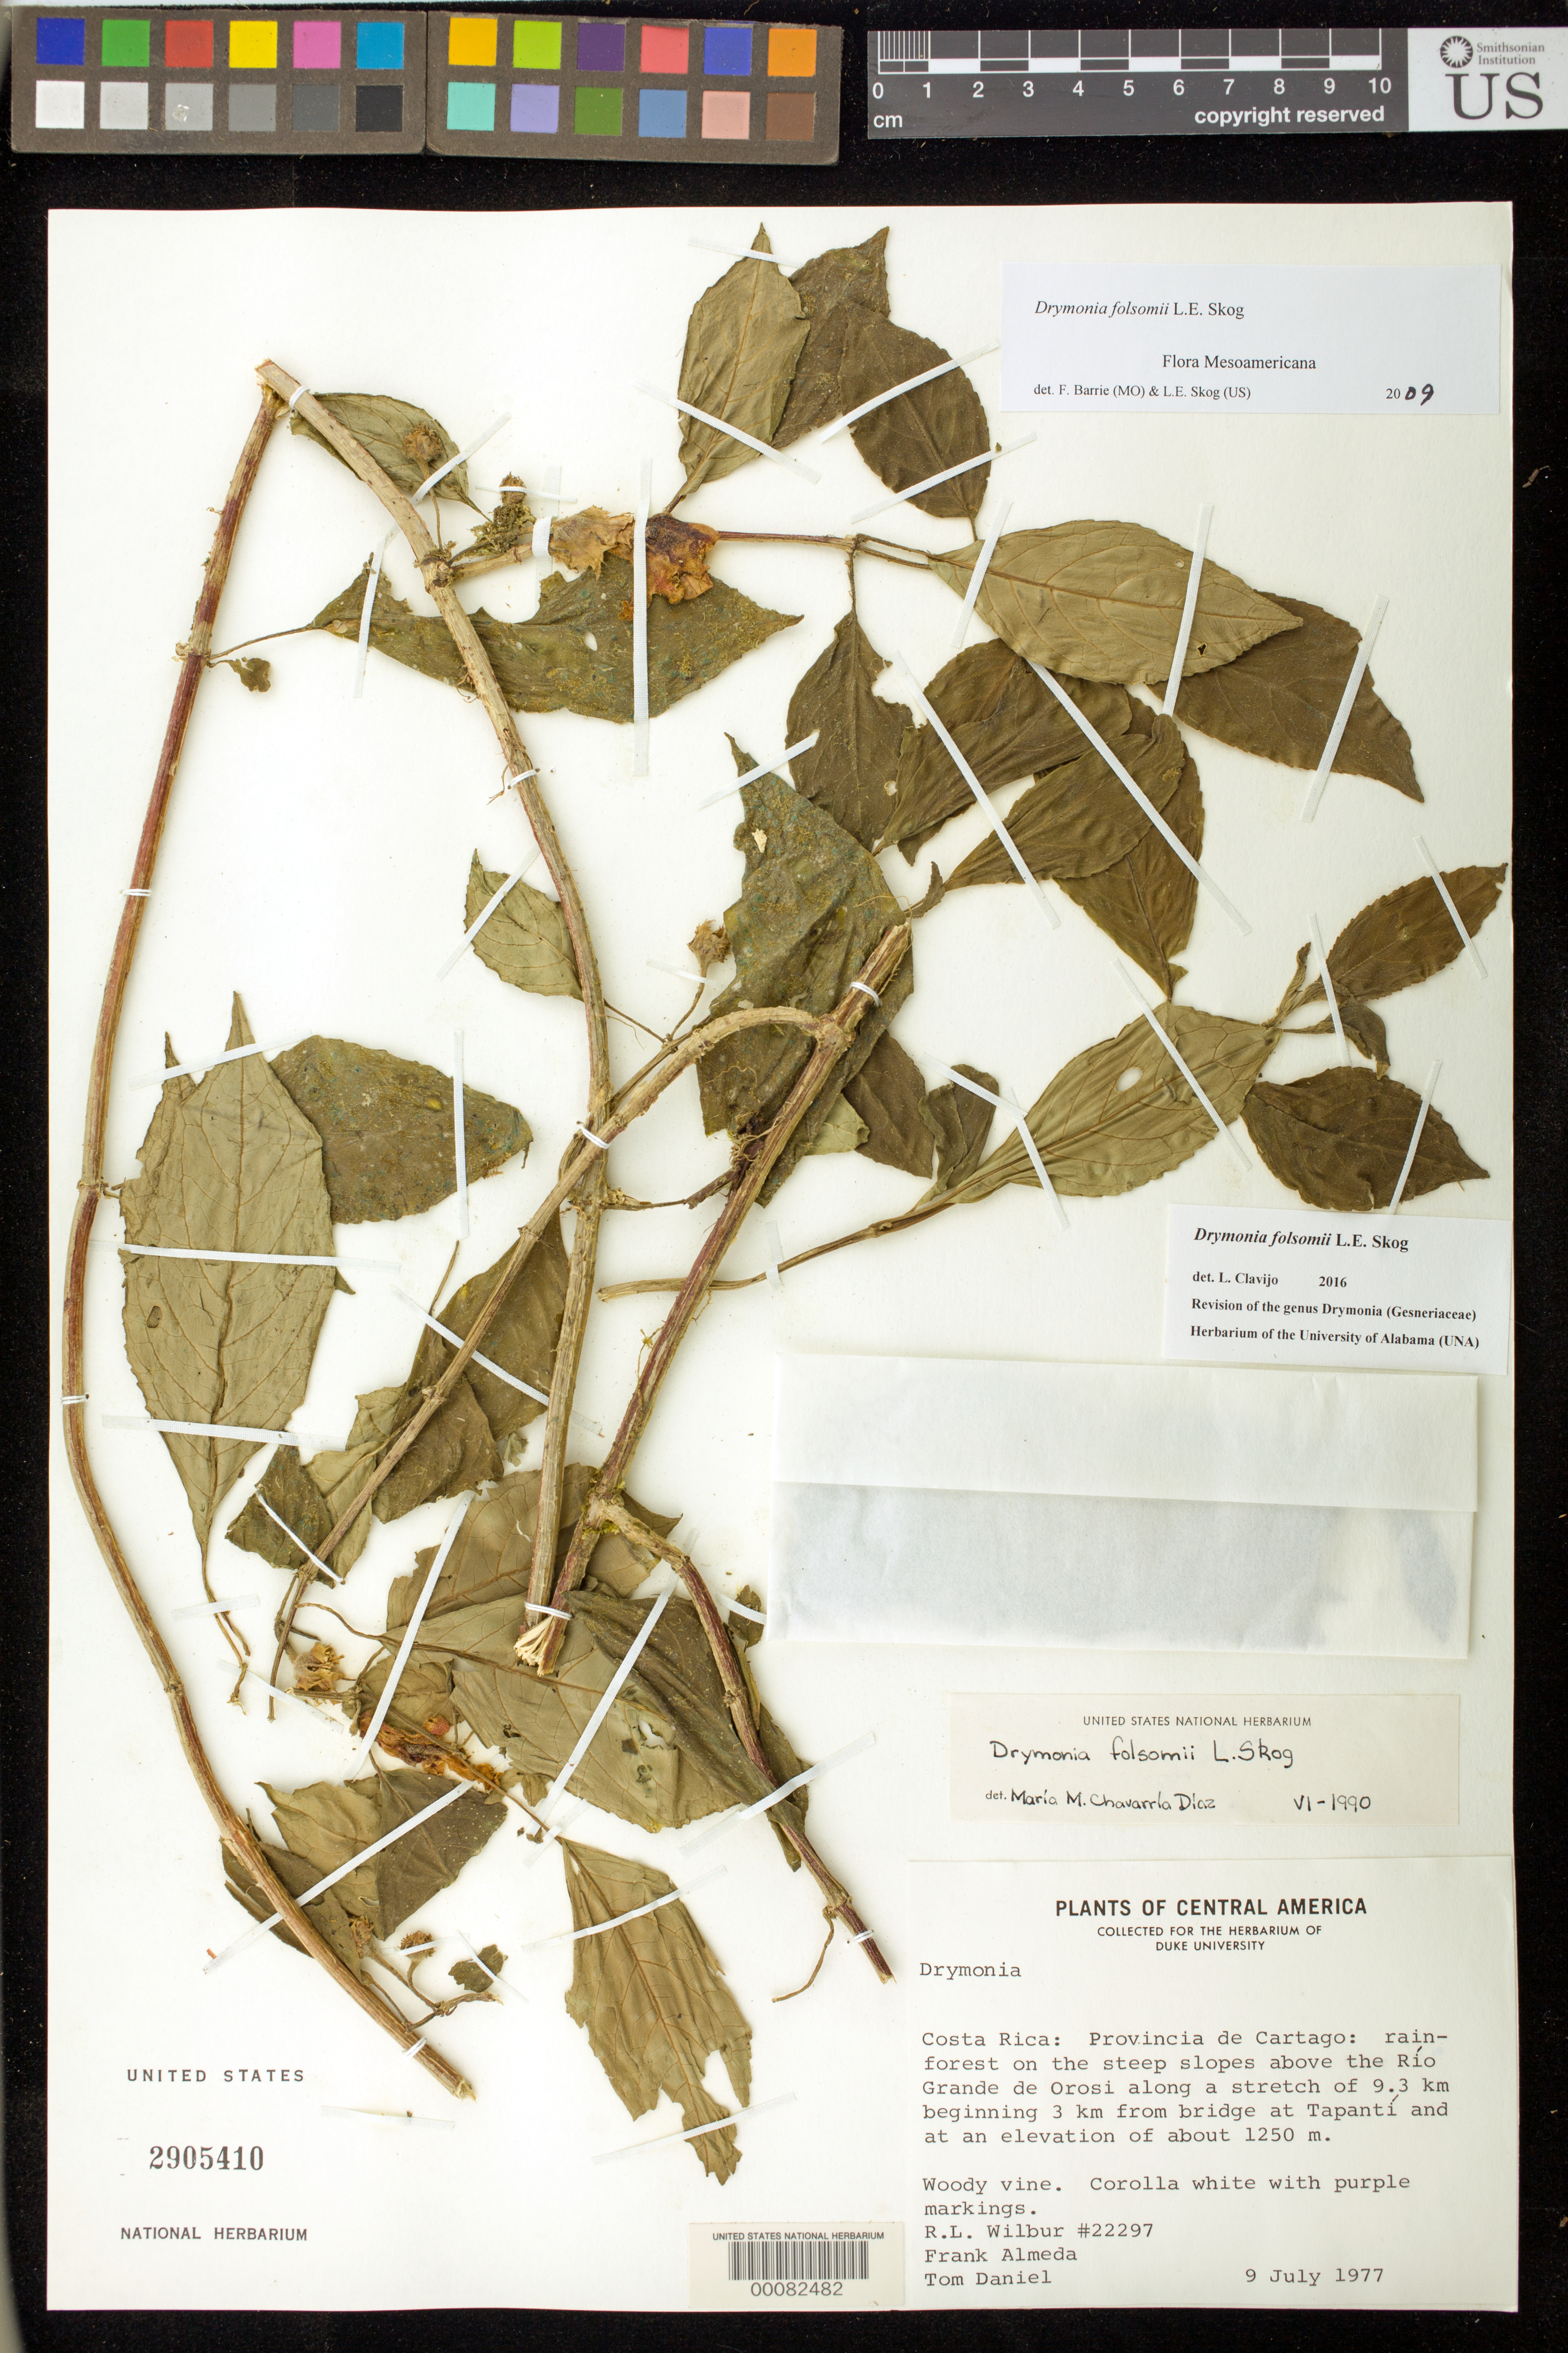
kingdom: Plantae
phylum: Tracheophyta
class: Magnoliopsida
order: Lamiales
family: Gesneriaceae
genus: Drymonia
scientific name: Drymonia folsomii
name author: L.E. Skog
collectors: R. L. Wilbur & et al.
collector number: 22297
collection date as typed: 09 Jul 1977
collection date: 1977-07-09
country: Costa Rica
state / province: Cartago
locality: Above the Rio Grande de Orosi along a stretch of 9.3 km beginning 3 km from bridge at Tapanti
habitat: Rainforest on the steep slopes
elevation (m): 1250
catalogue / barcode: US 2905410